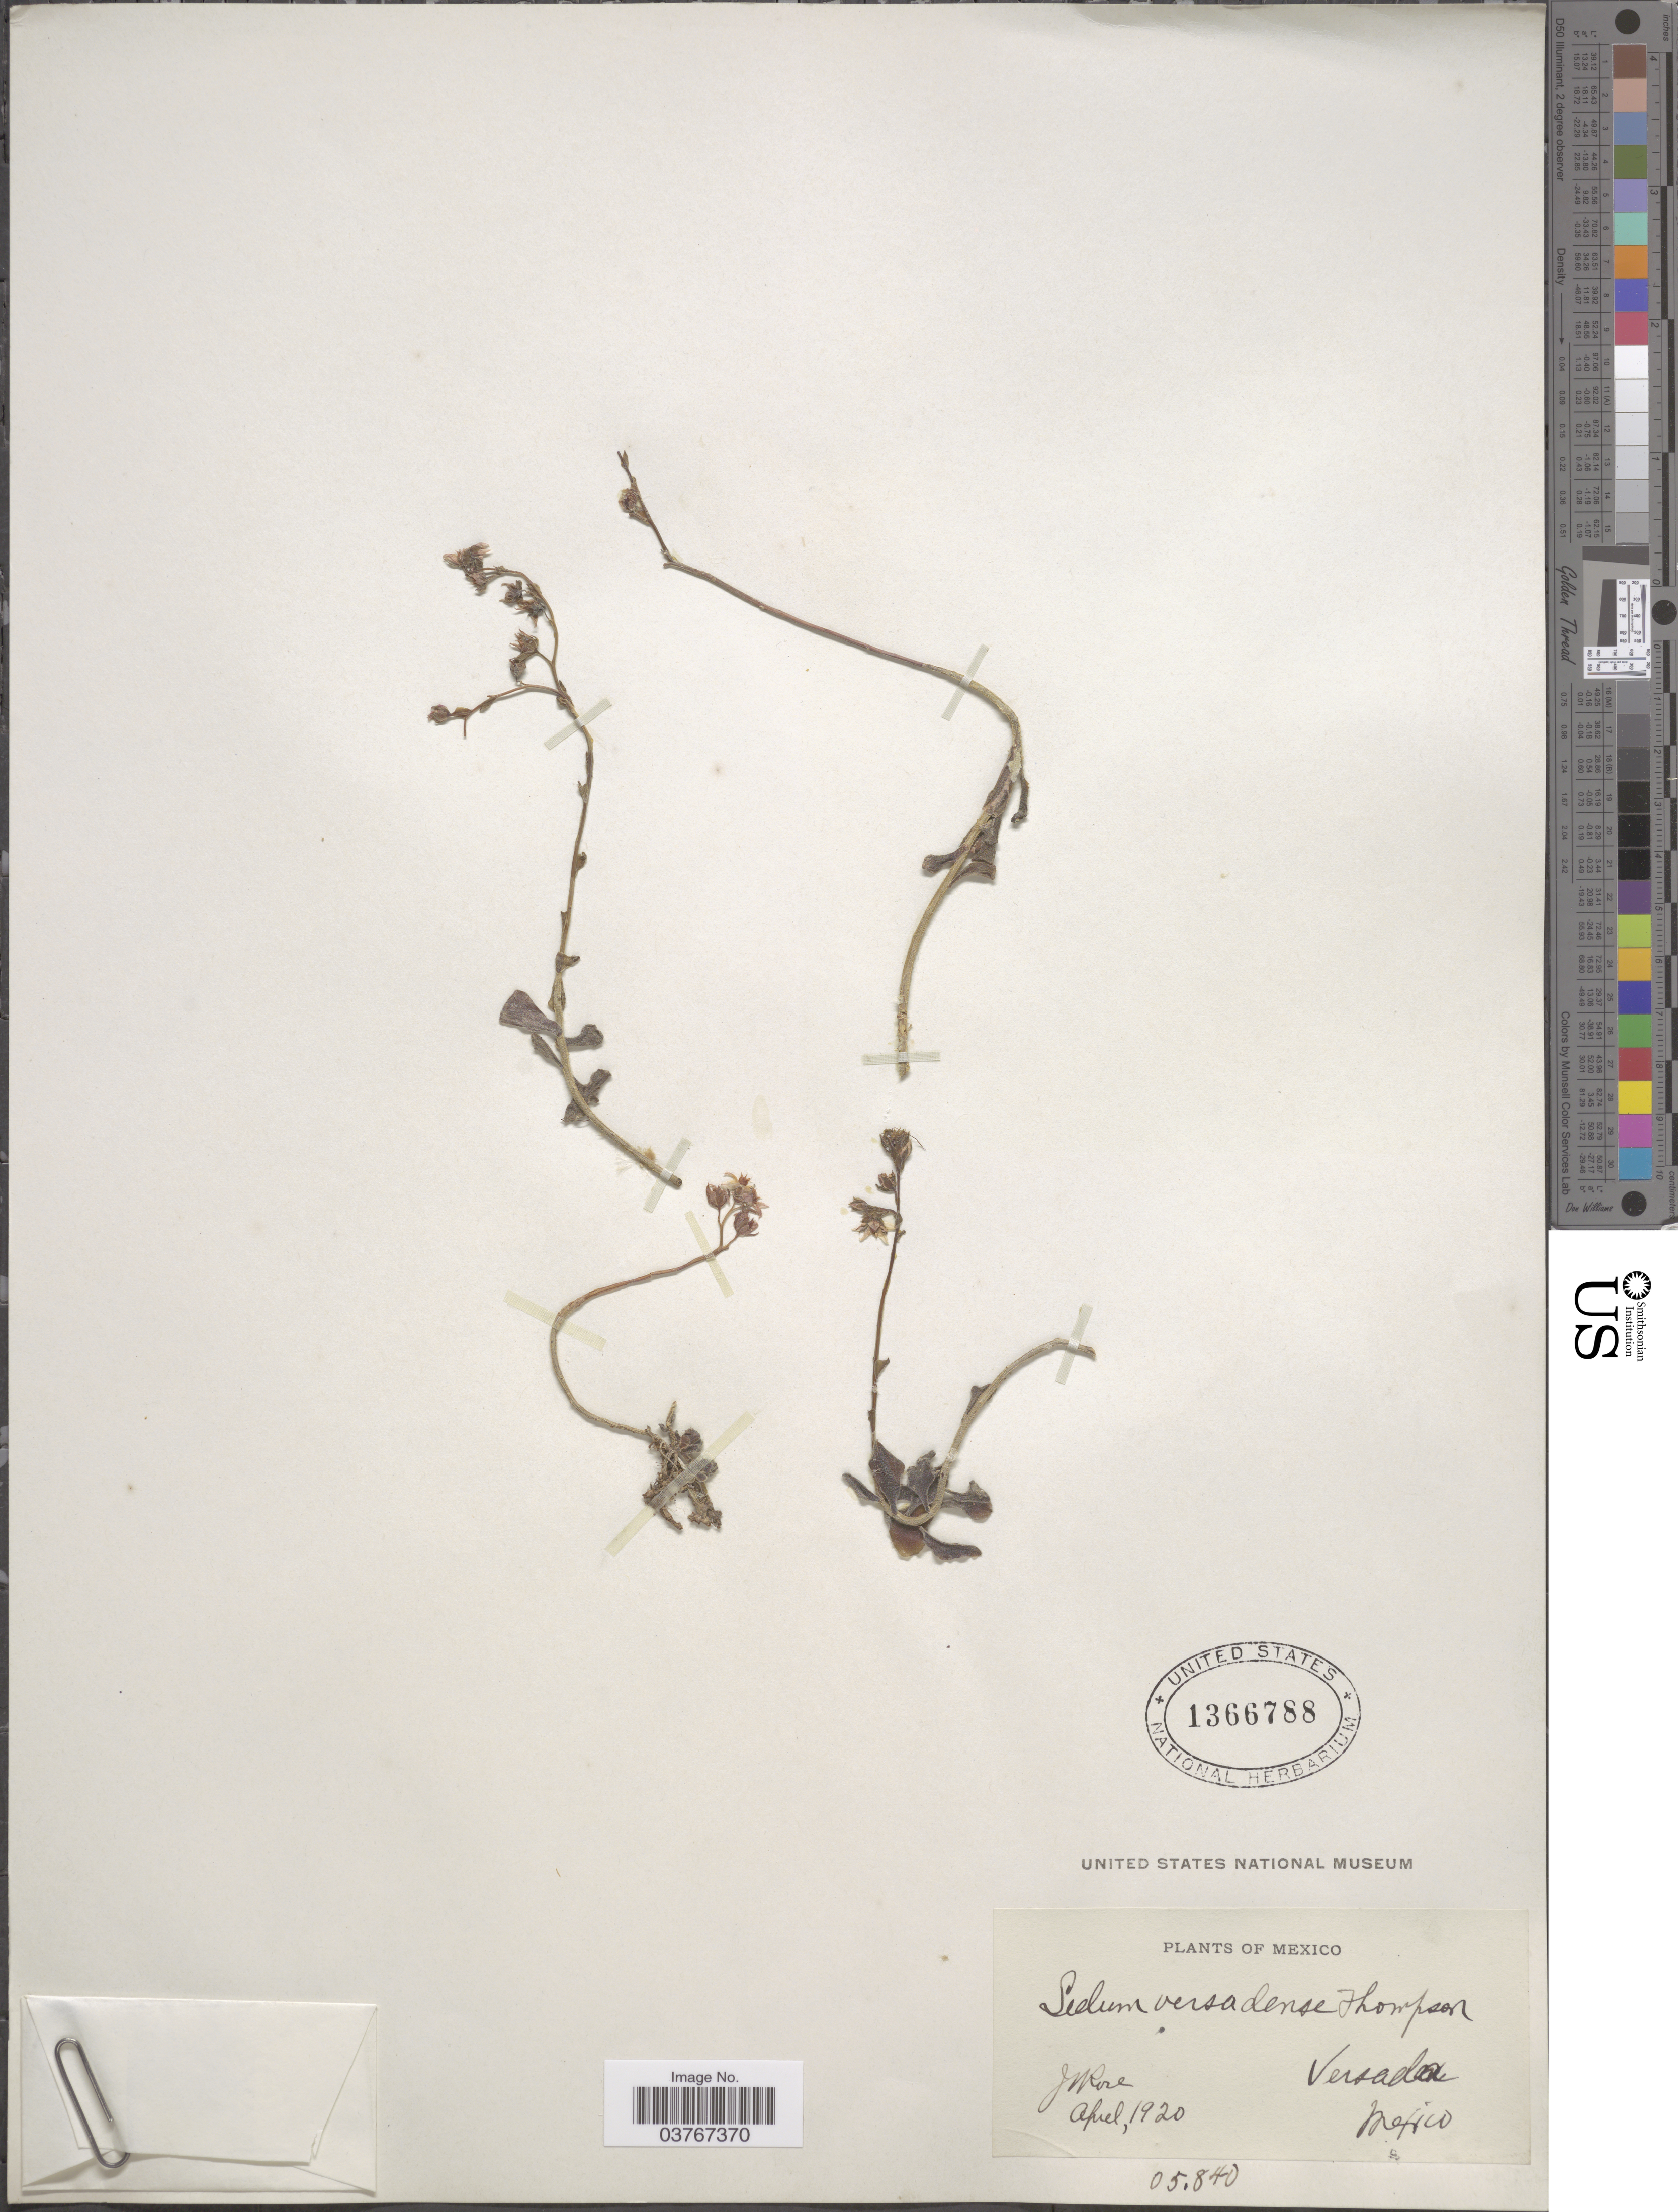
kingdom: Plantae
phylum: Tracheophyta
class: Magnoliopsida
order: Saxifragales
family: Crassulaceae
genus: Sedum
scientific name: Sedum versadense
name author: C.H. Thomps.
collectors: J. N. Rose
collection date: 1920-04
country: Mexico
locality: Versada.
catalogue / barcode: US 1366788